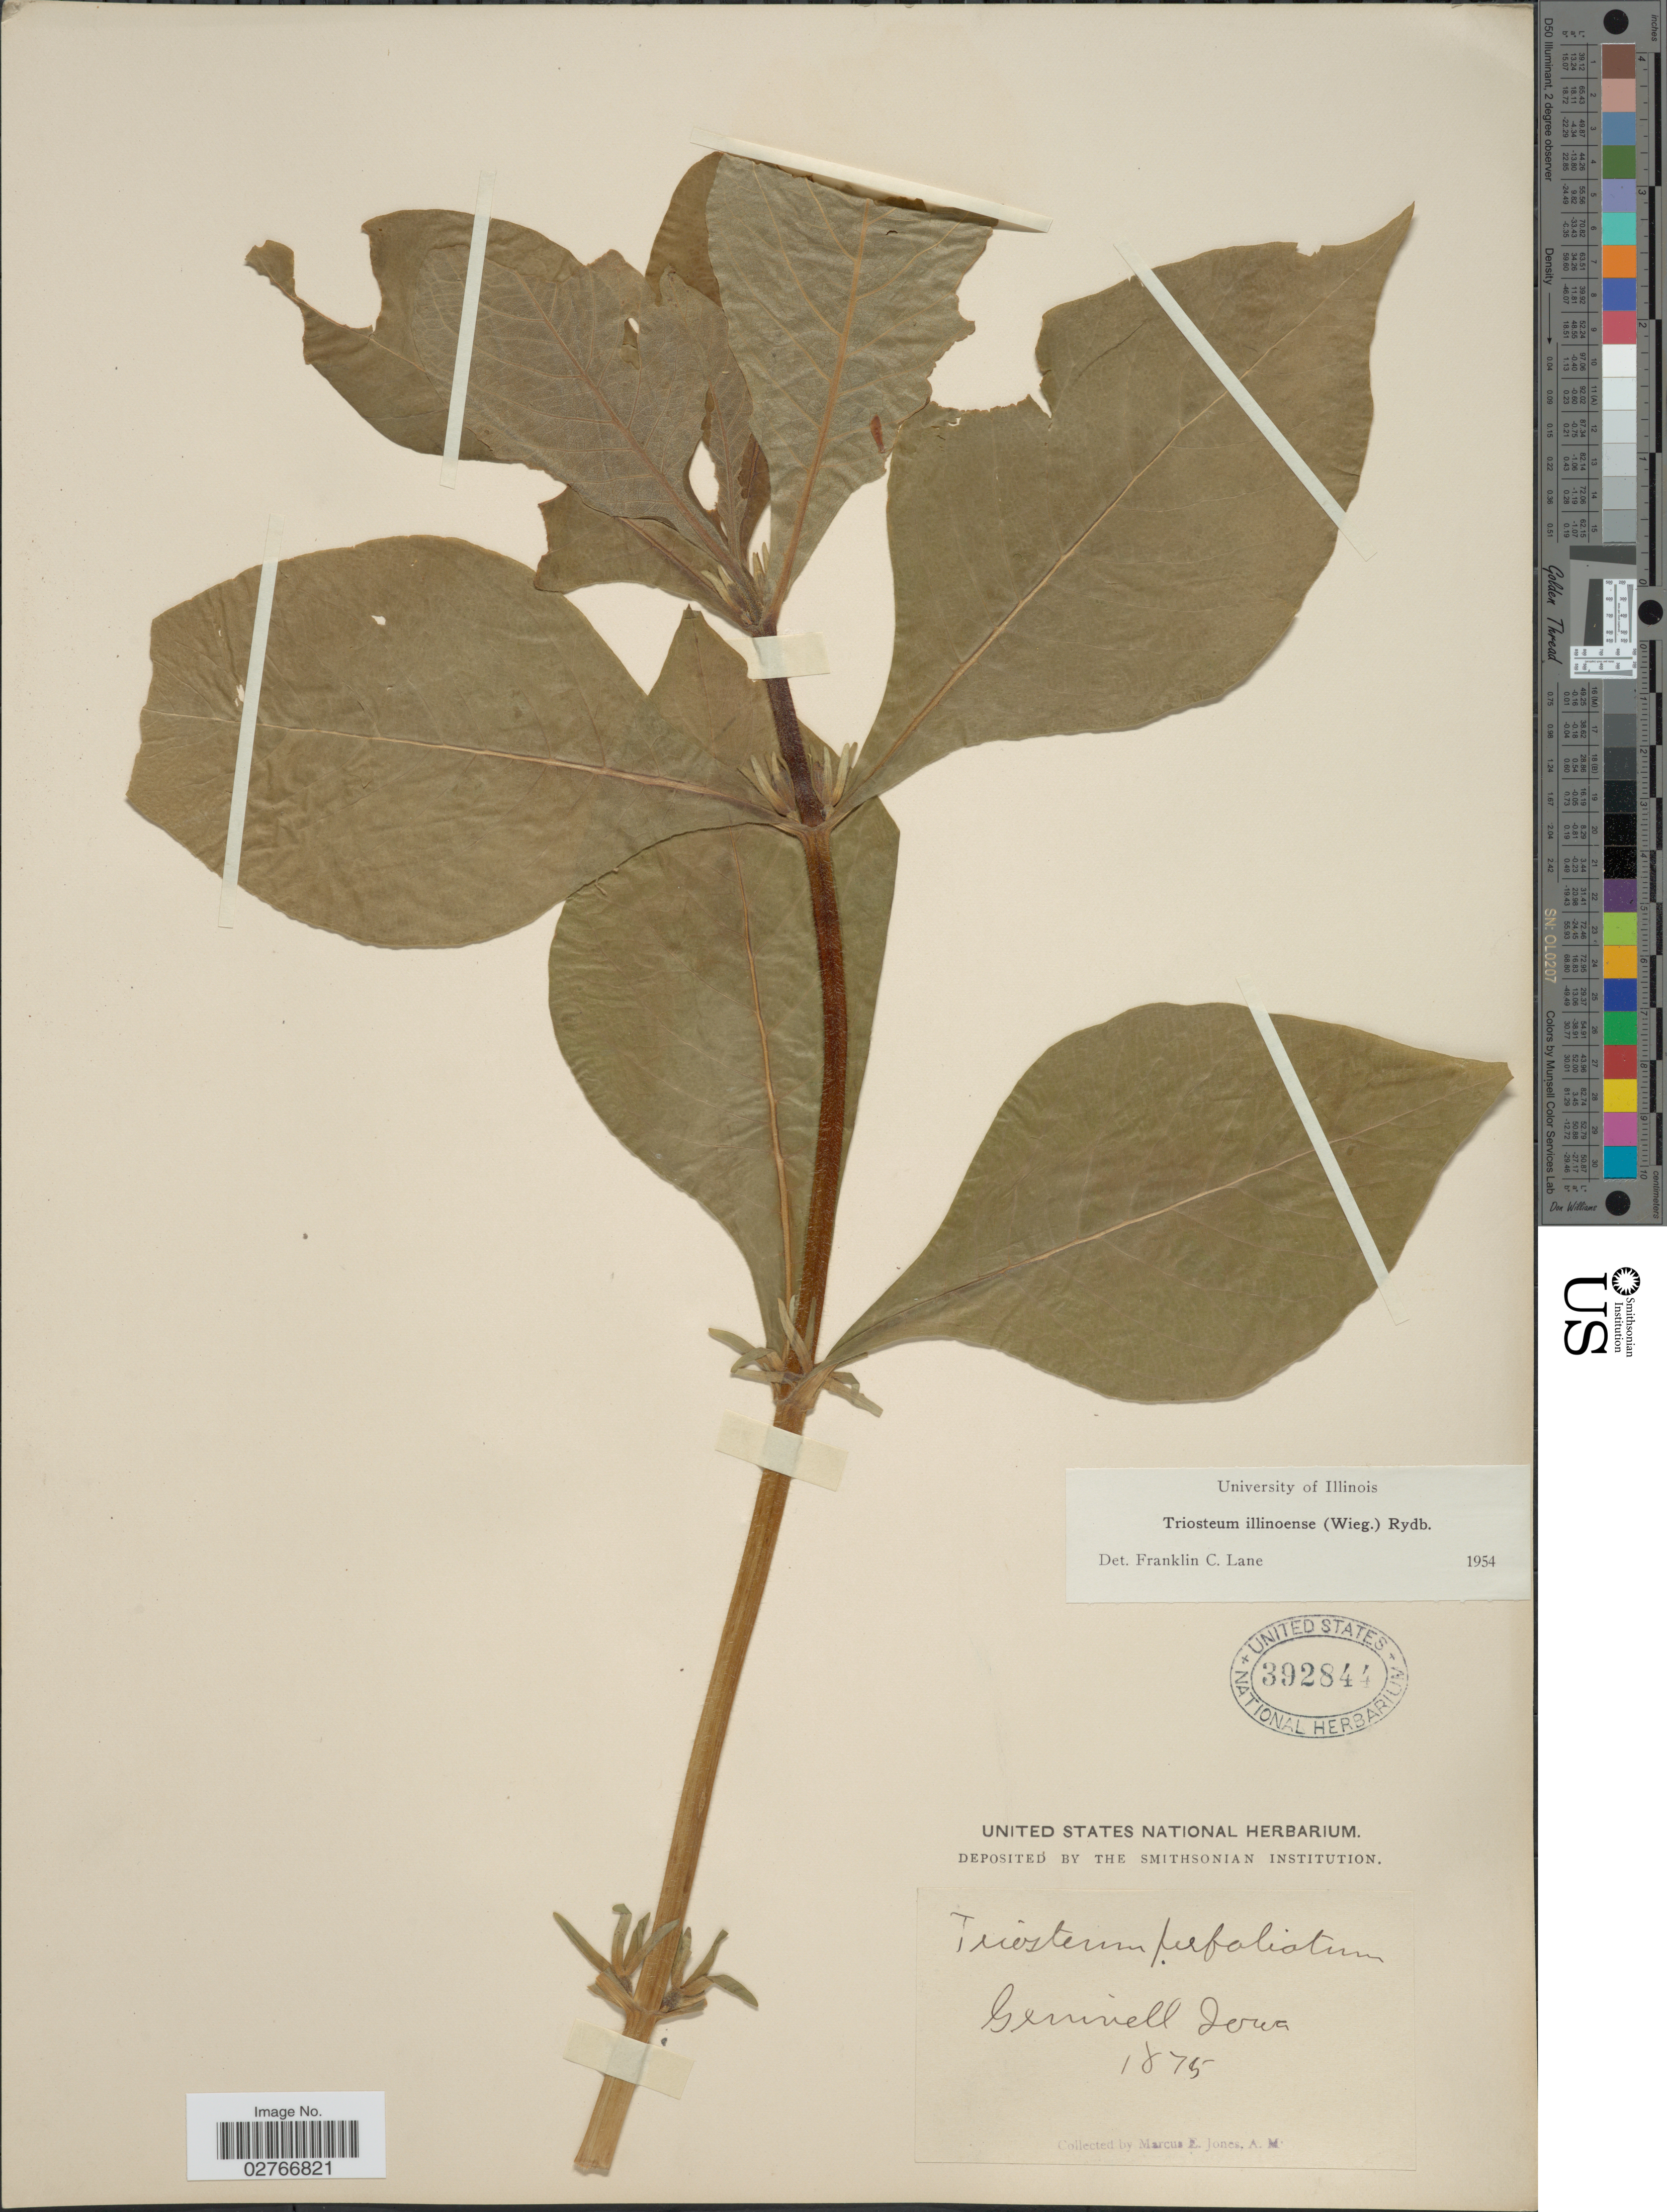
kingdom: Plantae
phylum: Tracheophyta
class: Magnoliopsida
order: Dipsacales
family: Caprifoliaceae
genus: Triosteum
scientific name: Triosteum illinoense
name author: (Wiegand) Rydb.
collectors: M. E. Jones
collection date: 1875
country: United States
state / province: Iowa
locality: Grinnell.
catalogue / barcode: US 392844